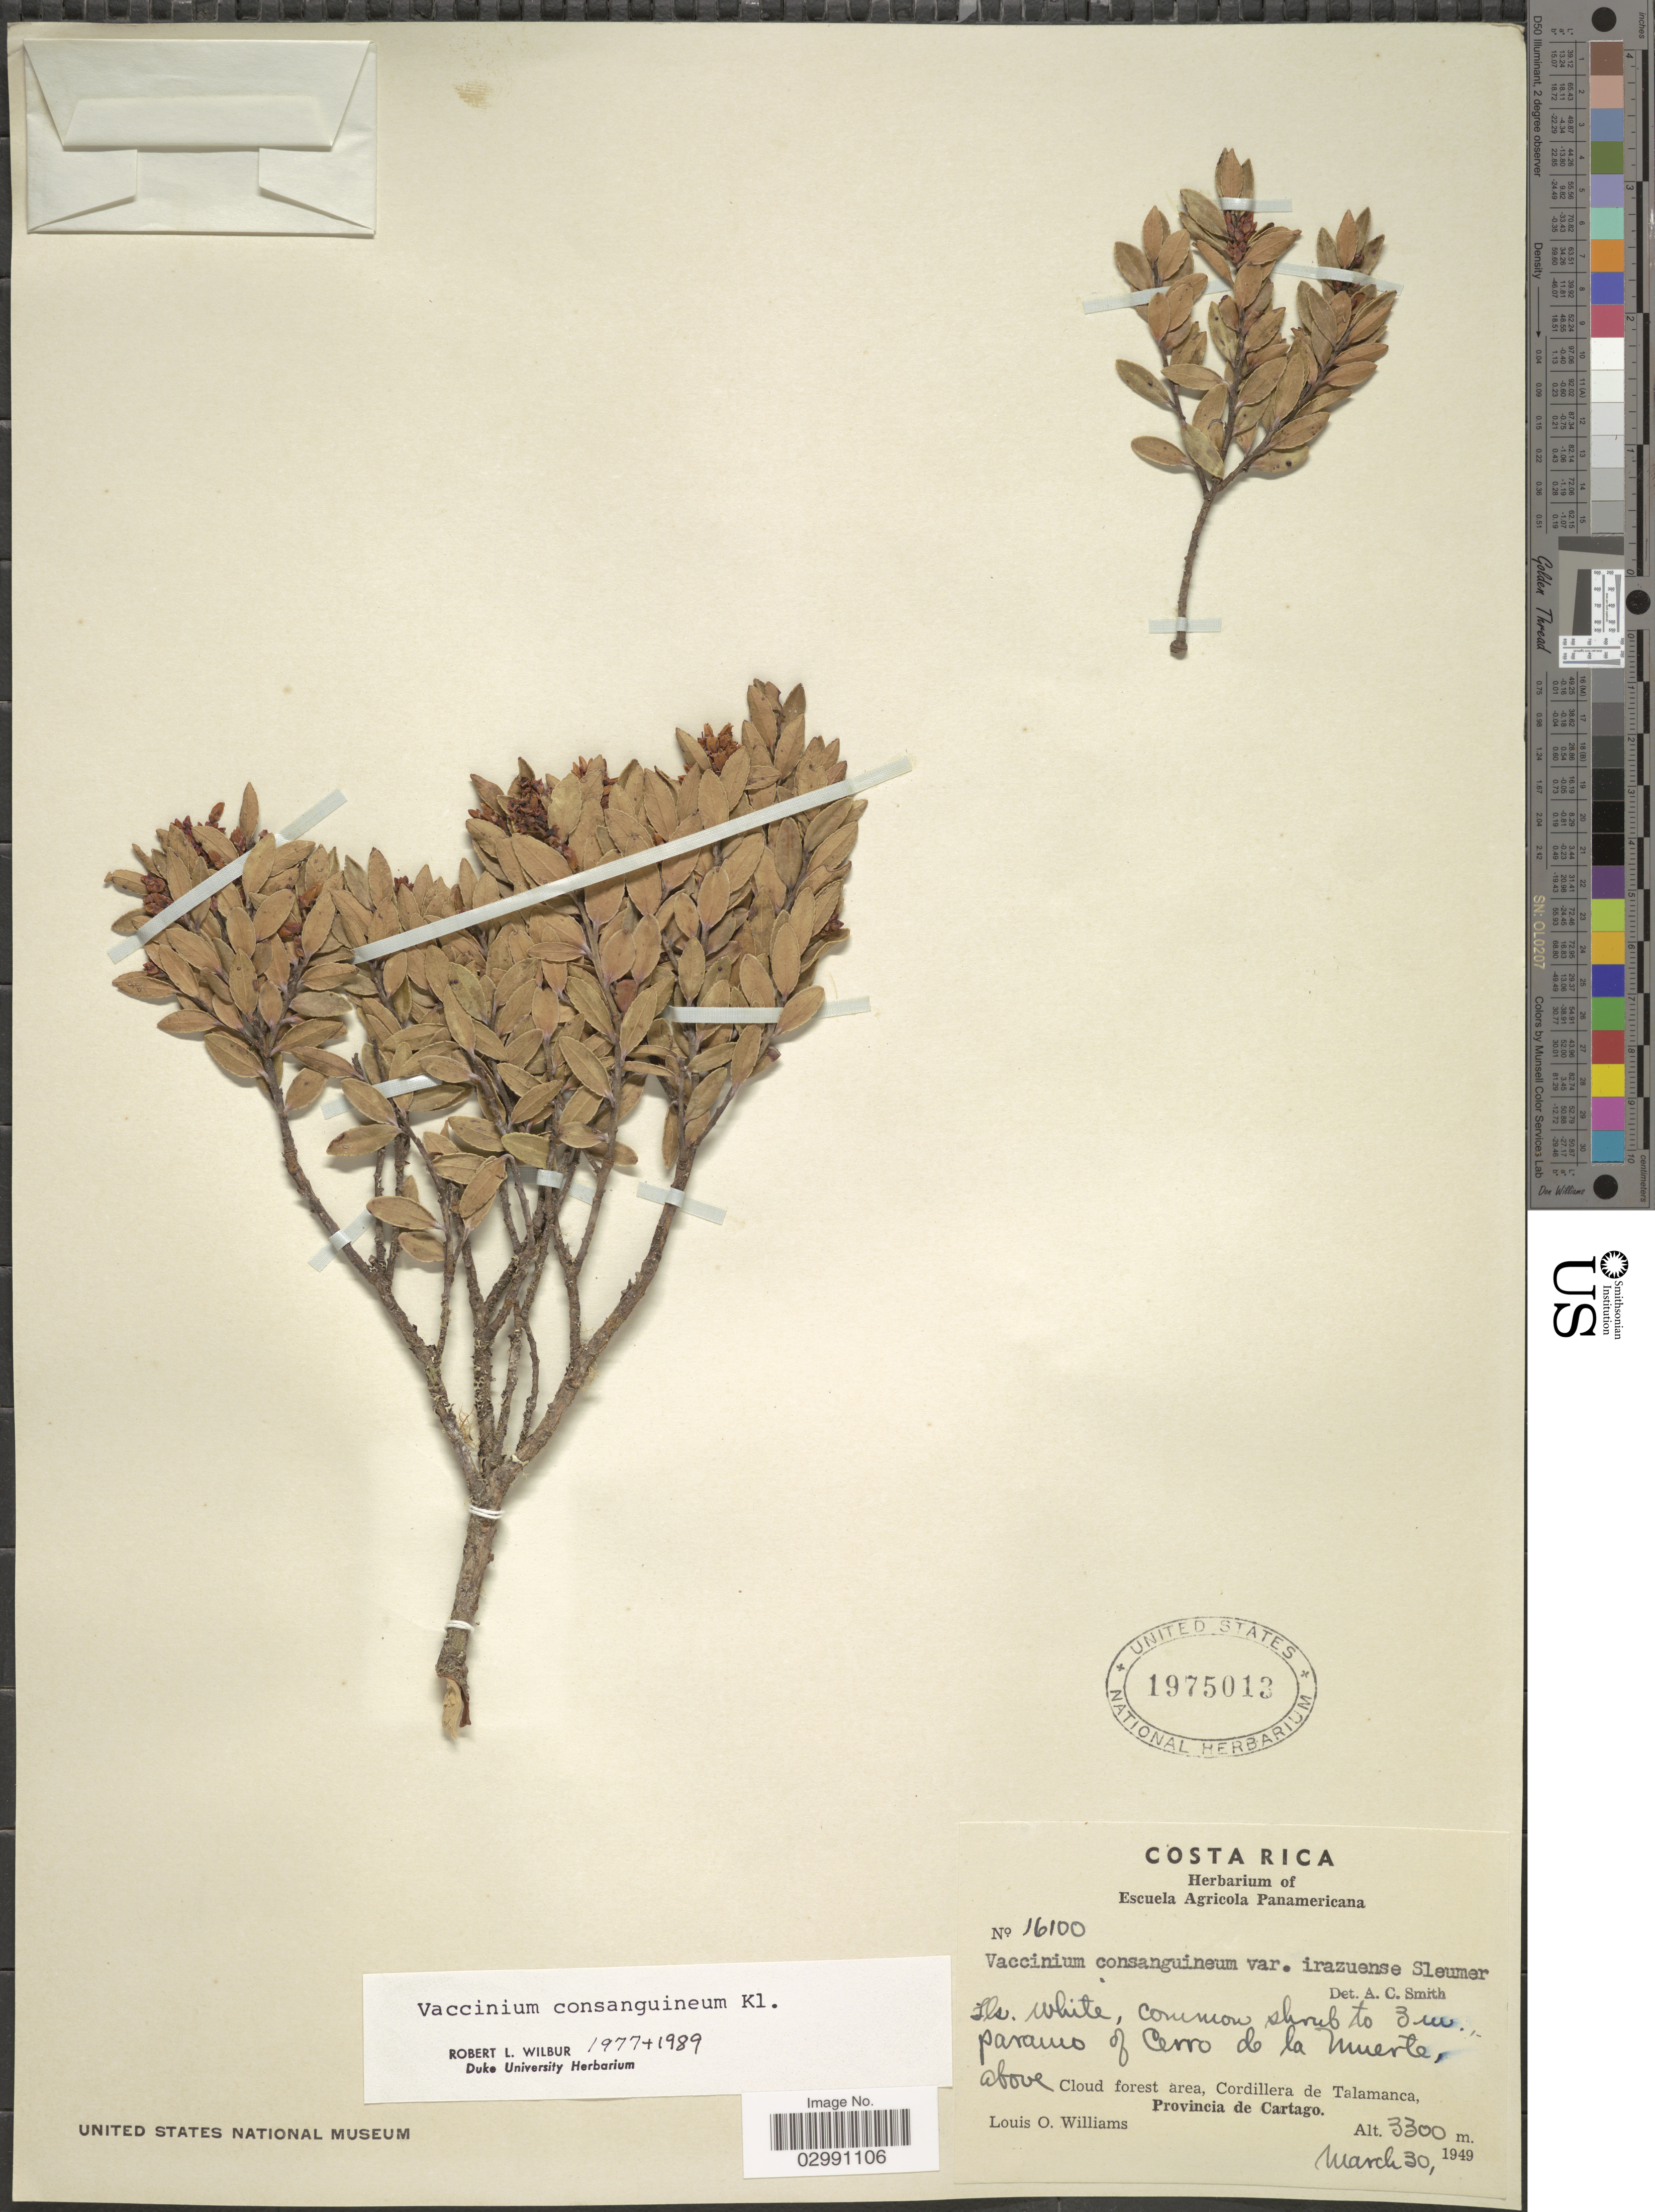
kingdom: Plantae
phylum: Tracheophyta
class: Magnoliopsida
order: Ericales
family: Ericaceae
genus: Vaccinium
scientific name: Vaccinium consanguineum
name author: Klotzsch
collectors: L. O. Williams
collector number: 16100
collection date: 1949-03-30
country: Costa Rica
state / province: Cartago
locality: Paramo of Cerro de la Muerte, above Cloud forest area, Cordillera de Talamanca.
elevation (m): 3300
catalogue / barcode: US 1975013